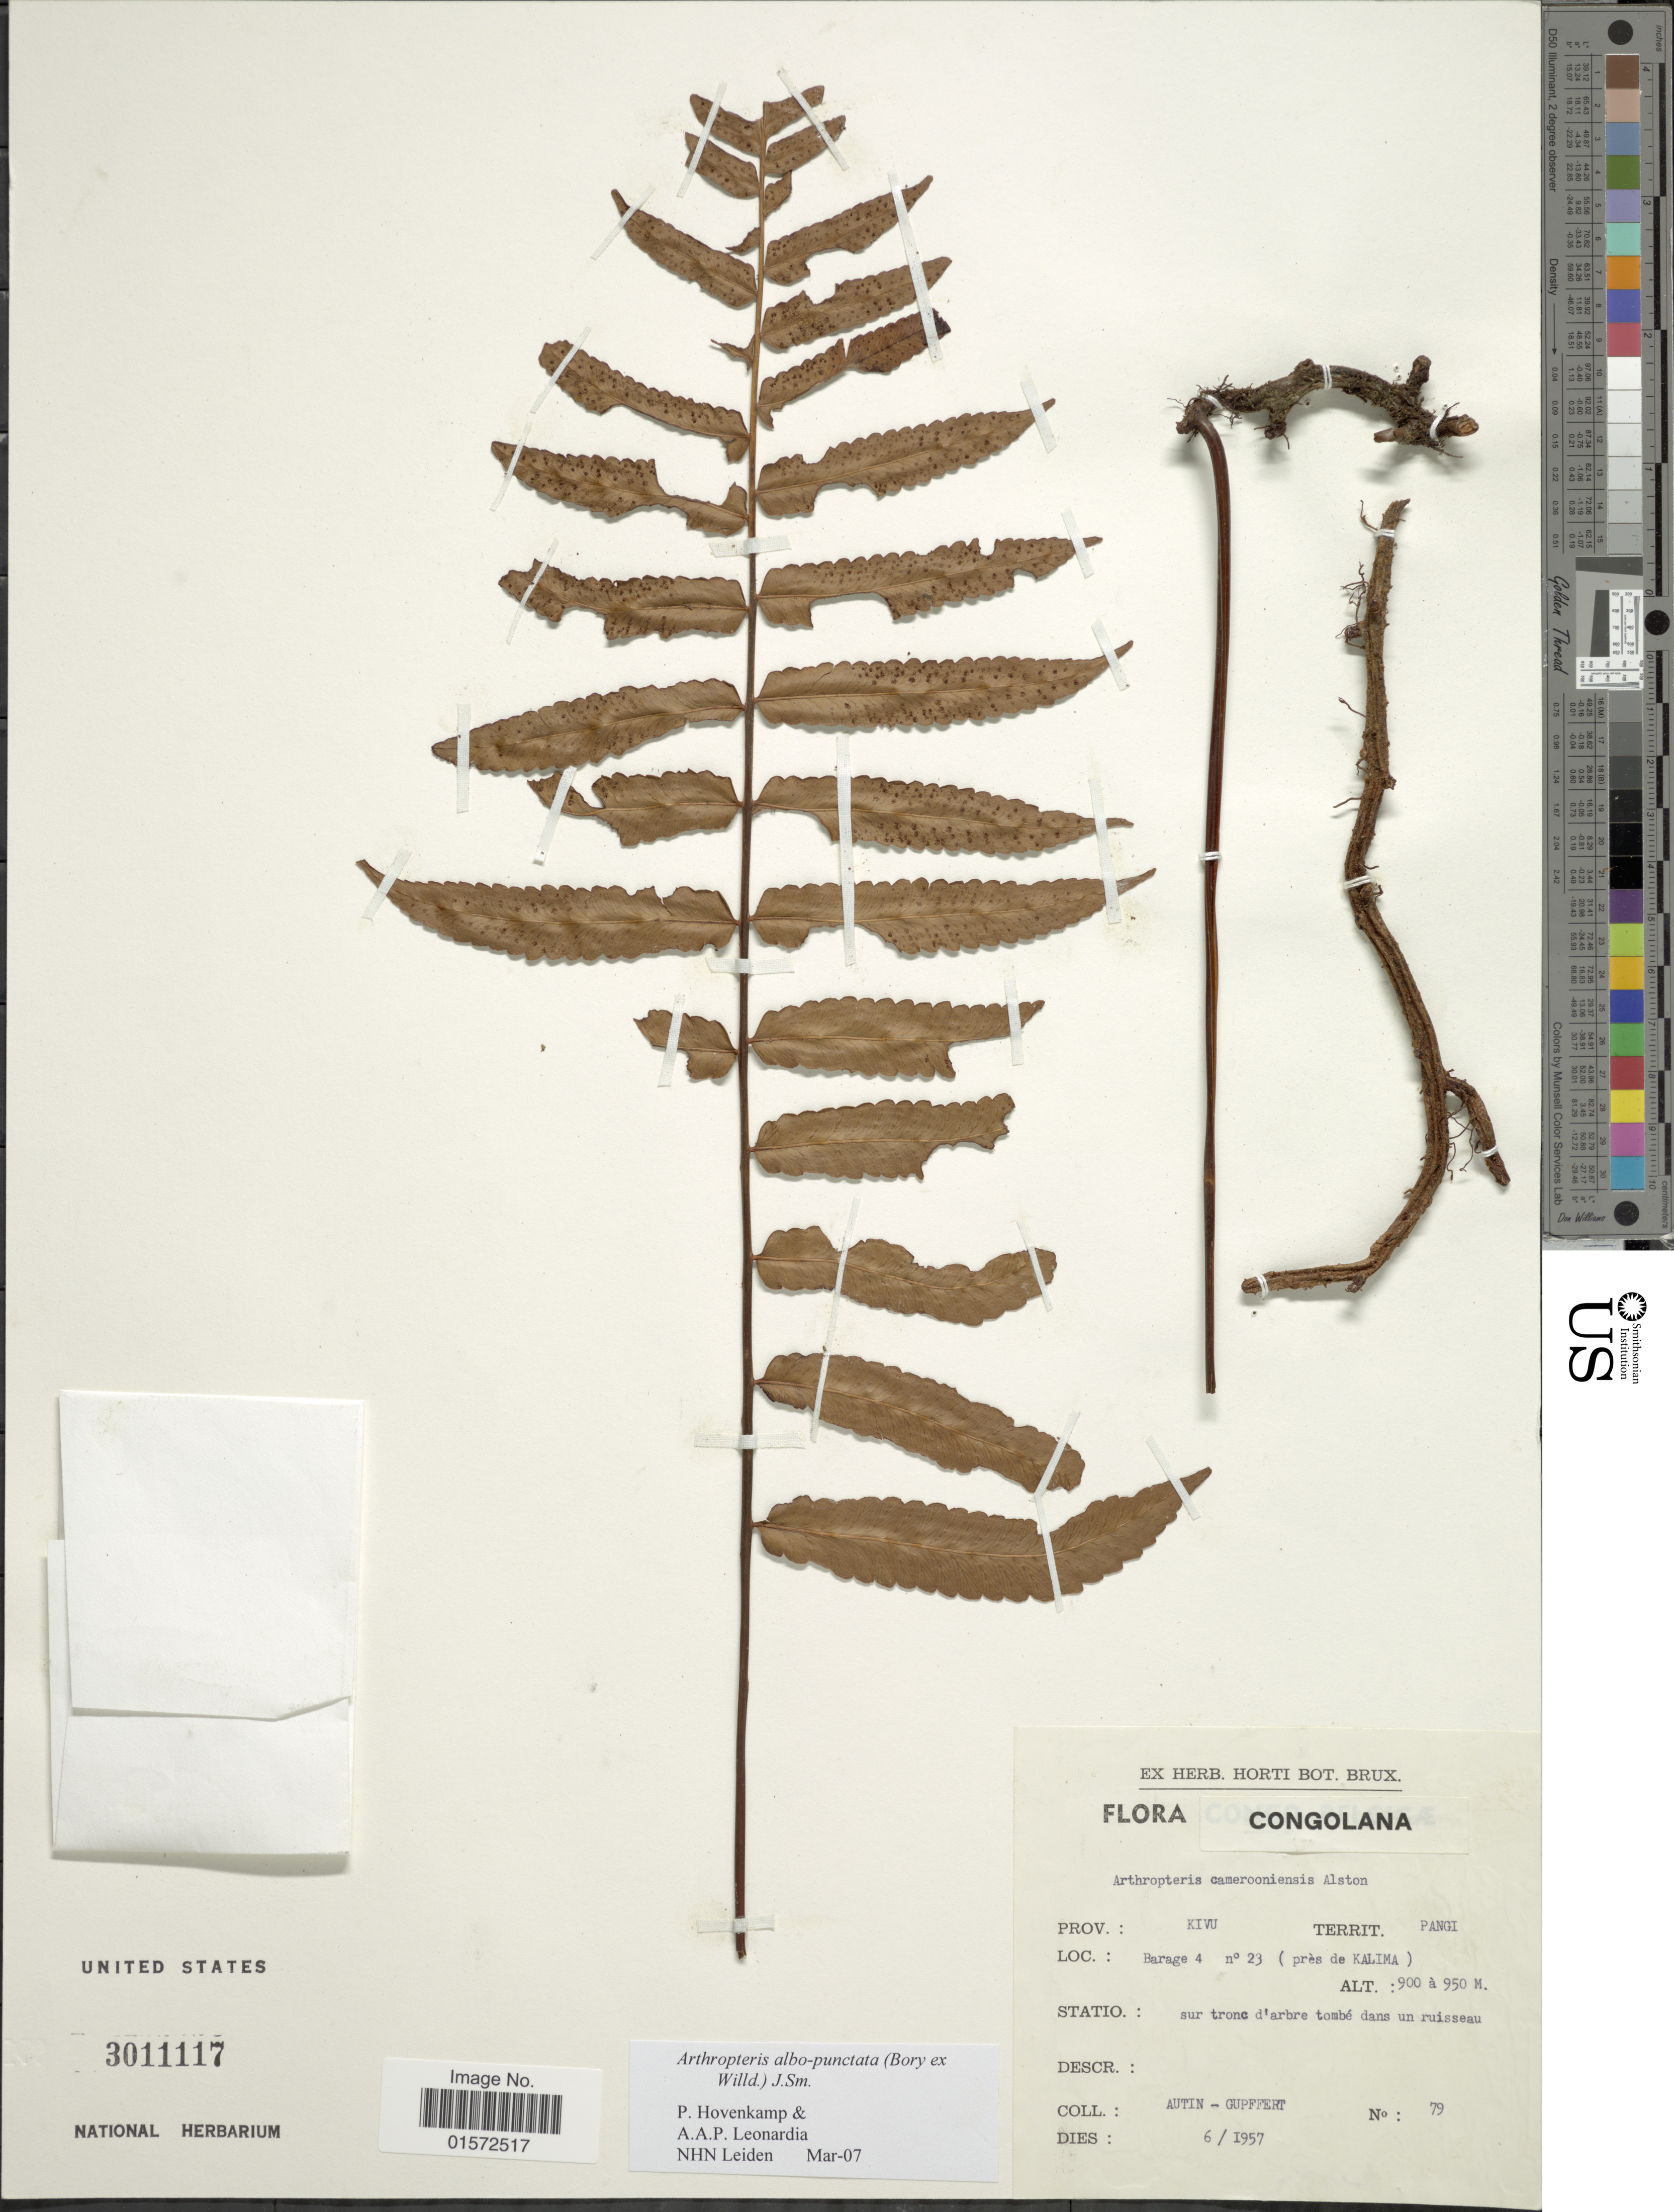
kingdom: Plantae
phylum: Tracheophyta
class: Polypodiopsida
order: Polypodiales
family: Tectariaceae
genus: Arthropteris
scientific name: Arthropteris albopunctata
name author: (Bory ex Willd.) J. Sm.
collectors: Autin - Gupoffert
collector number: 79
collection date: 1957-06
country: Congo, Democratic Republic of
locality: Prov: Kivu Territ. Pangi,Barage 4 no 23 (pres deKalima)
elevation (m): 900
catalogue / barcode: US 3011117